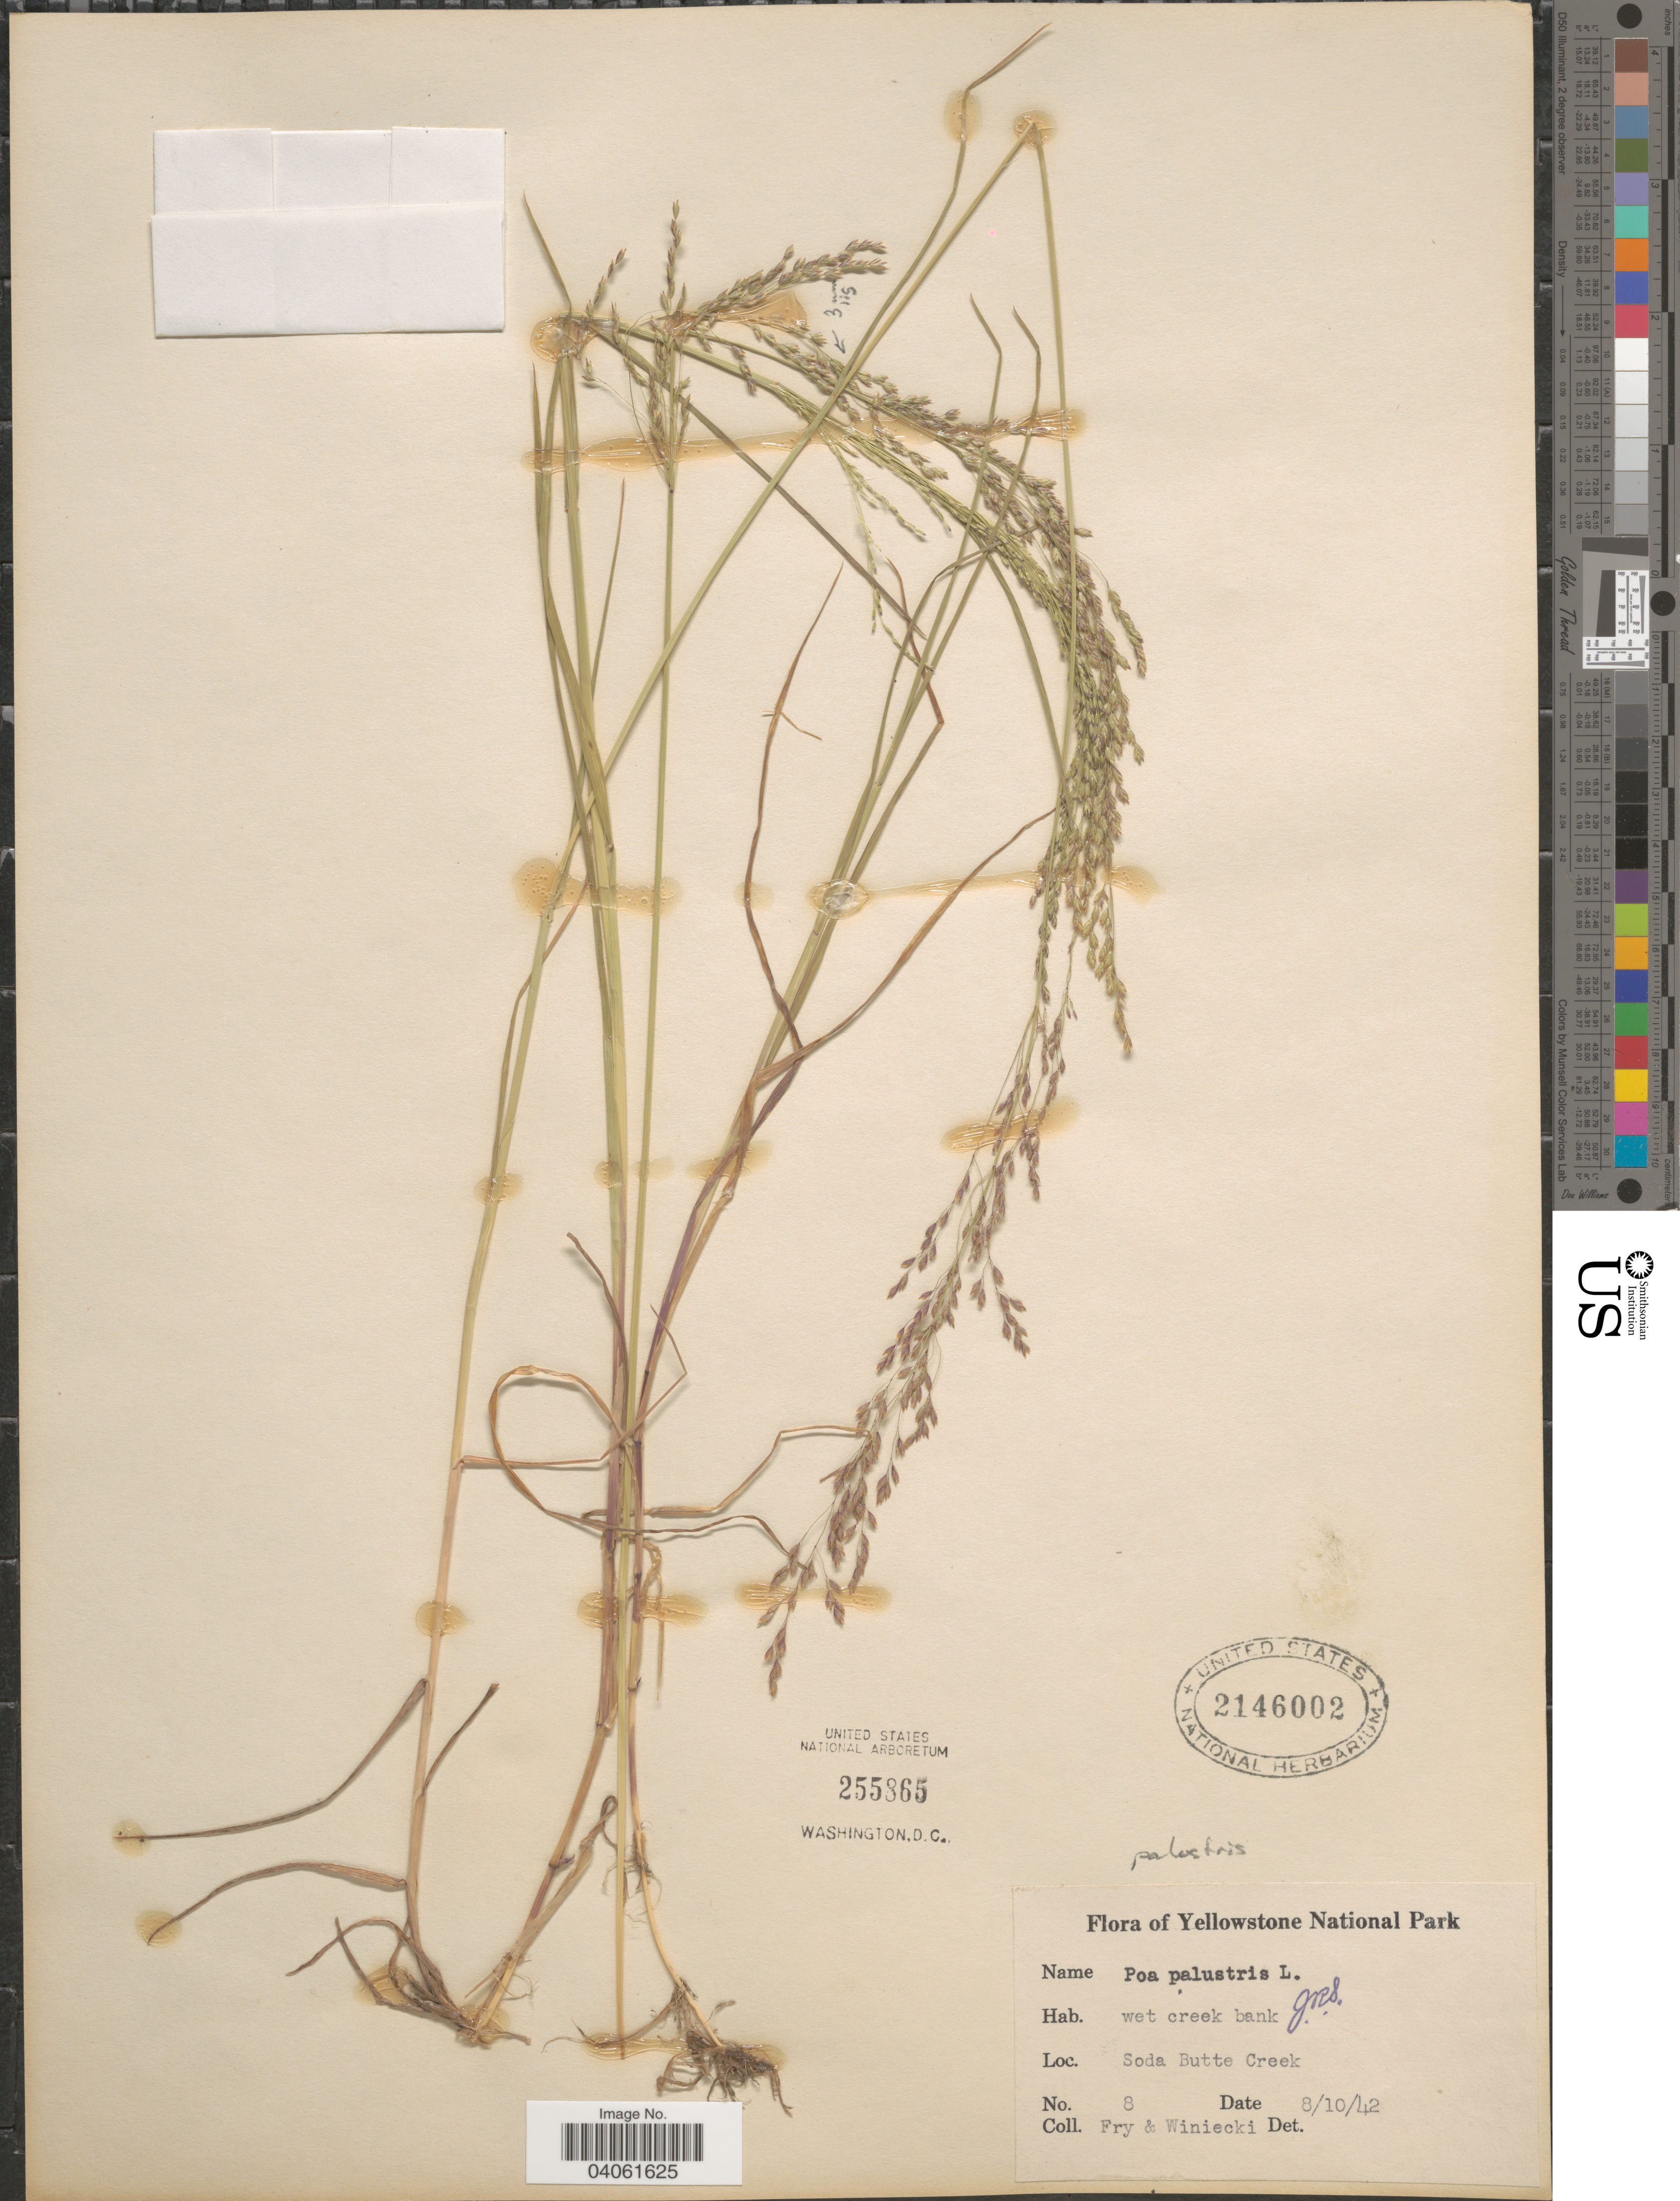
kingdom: Plantae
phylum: Tracheophyta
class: Liliopsida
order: Poales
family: Poaceae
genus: Poa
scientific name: Poa palustris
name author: L.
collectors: -. Fry & Winiecki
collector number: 8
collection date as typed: Transcribed d/m/y: 10/8/42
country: United States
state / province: Montana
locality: Yellowstone National Park. Soda Butte Creek.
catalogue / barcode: US 2146002